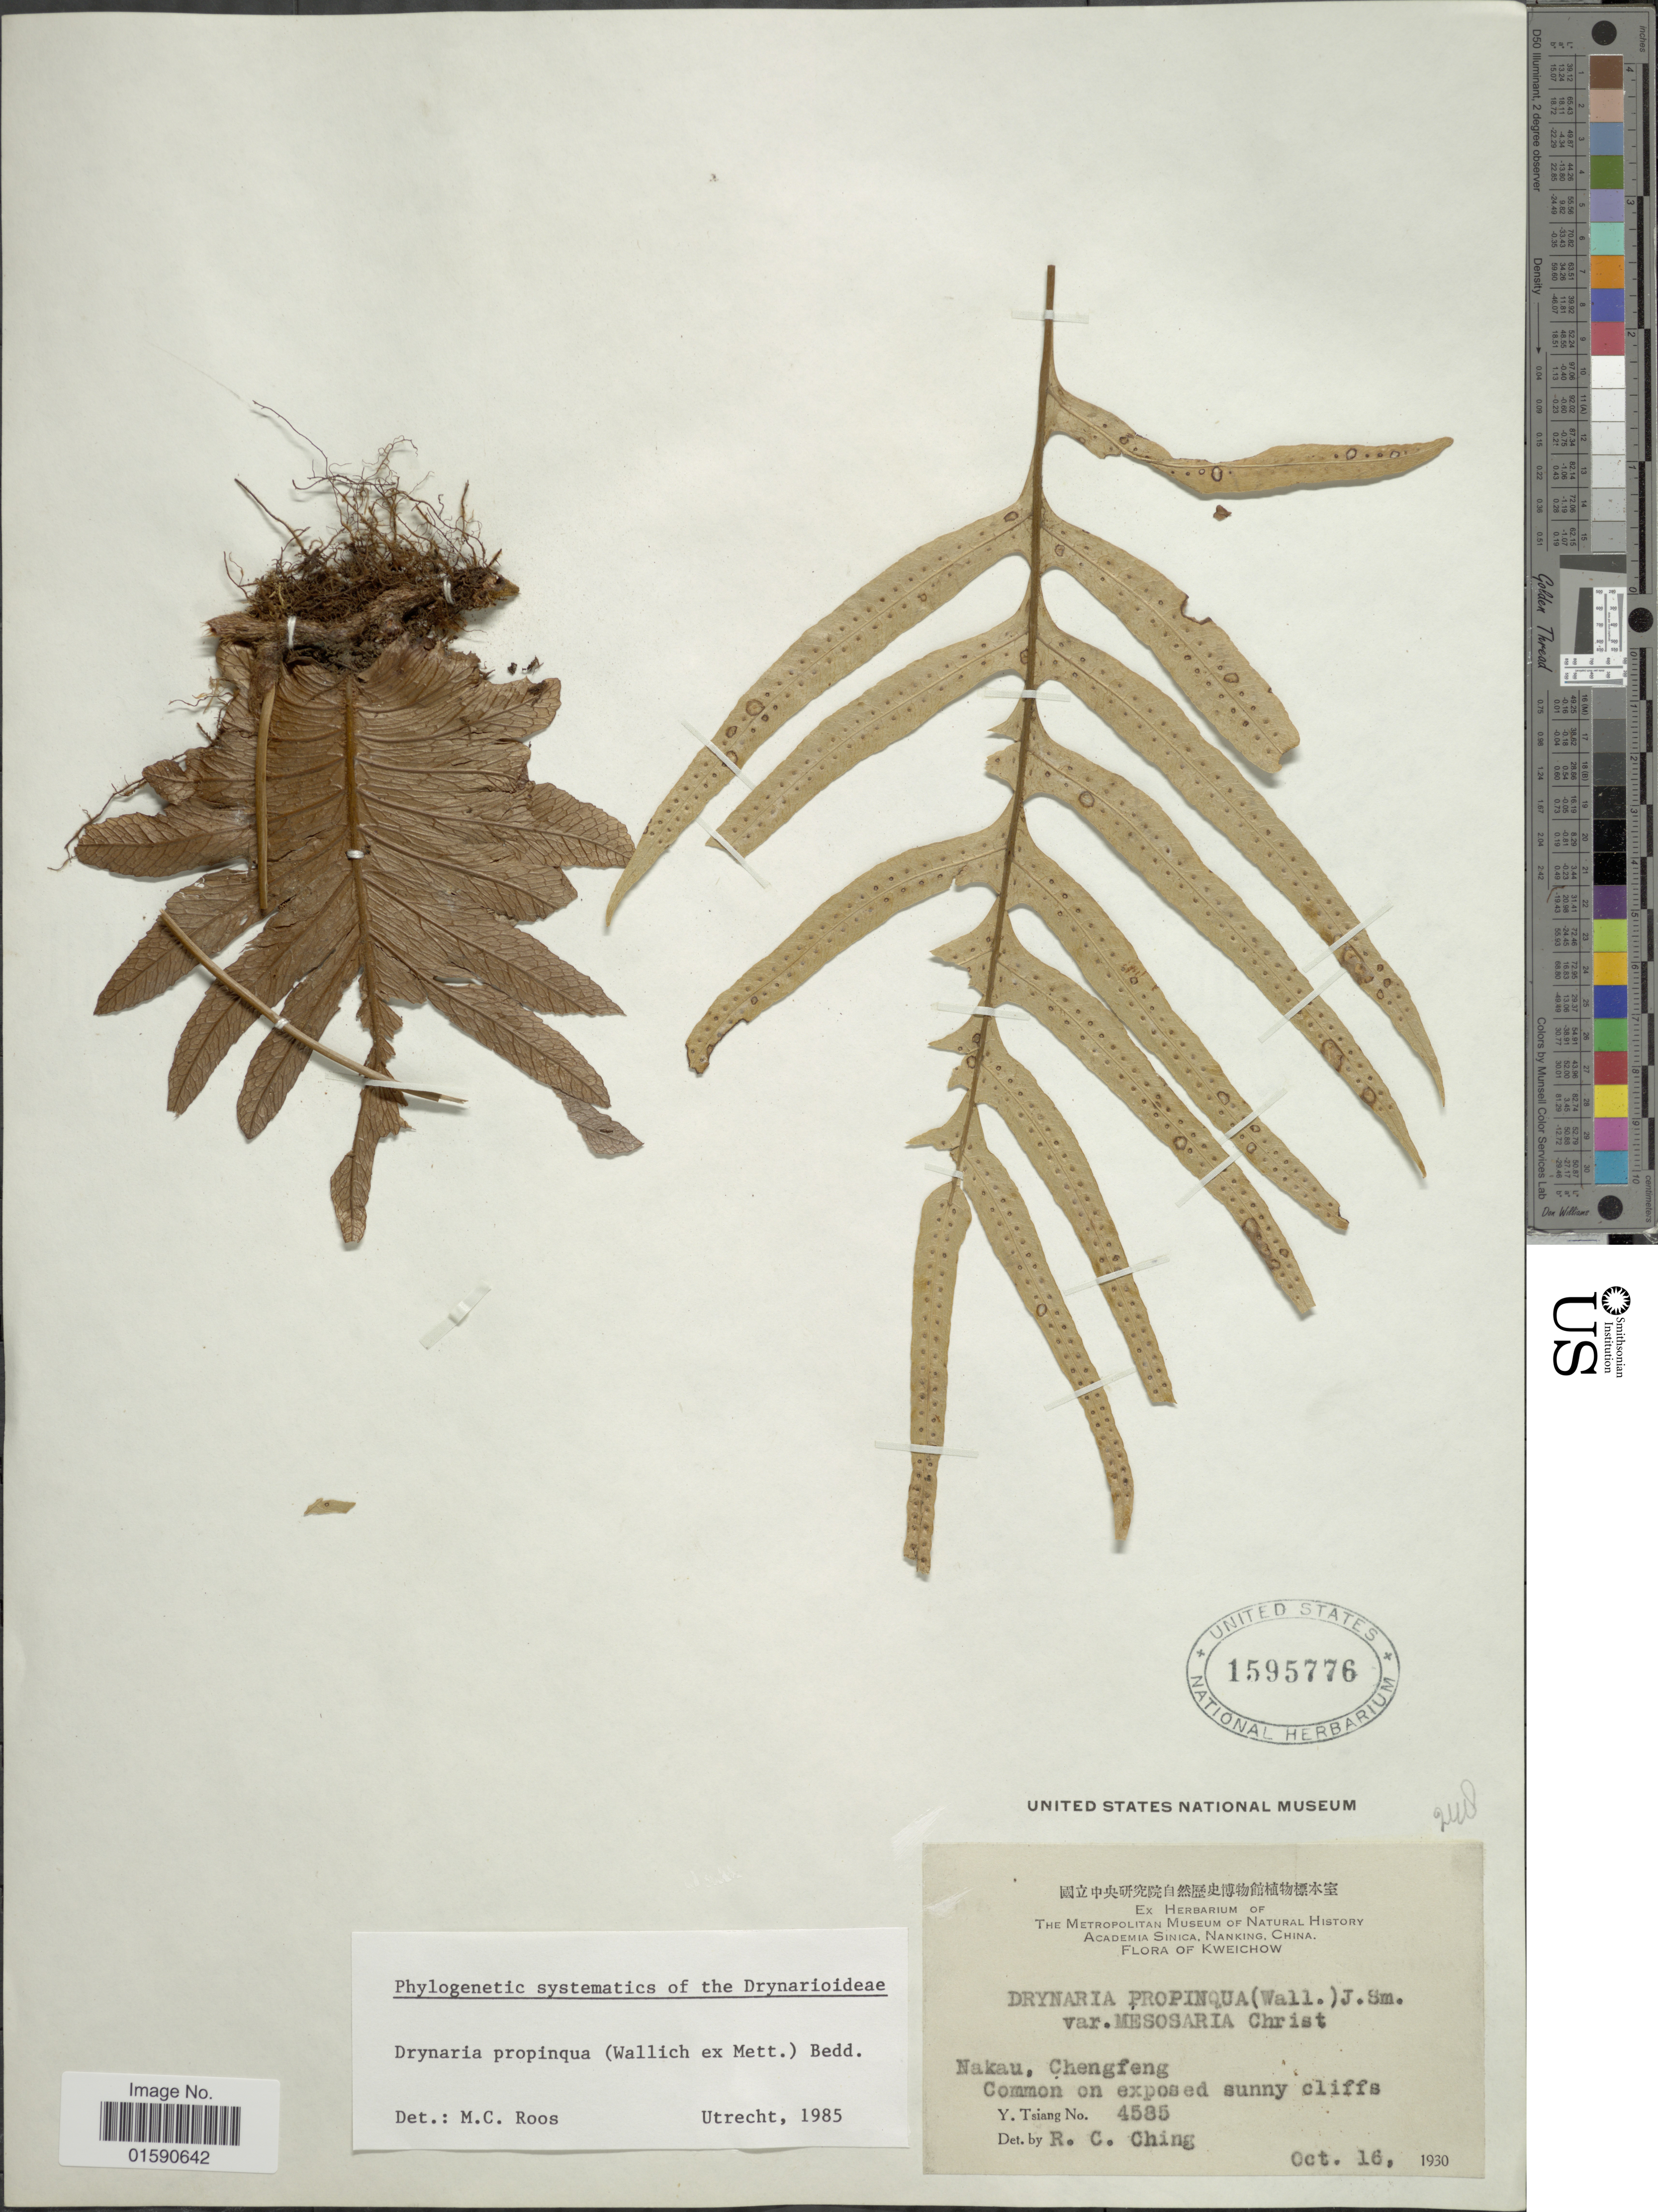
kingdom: Plantae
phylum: Tracheophyta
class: Polypodiopsida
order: Polypodiales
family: Polypodiaceae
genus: Drynaria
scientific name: Drynaria propinqua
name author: (Wall. ex Mett.) J. Sm.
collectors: Y. Tsiang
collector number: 4585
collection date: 1930-10-16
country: China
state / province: Guizhou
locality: Kweichow. Nakau, Chengfeng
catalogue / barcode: US 1595776